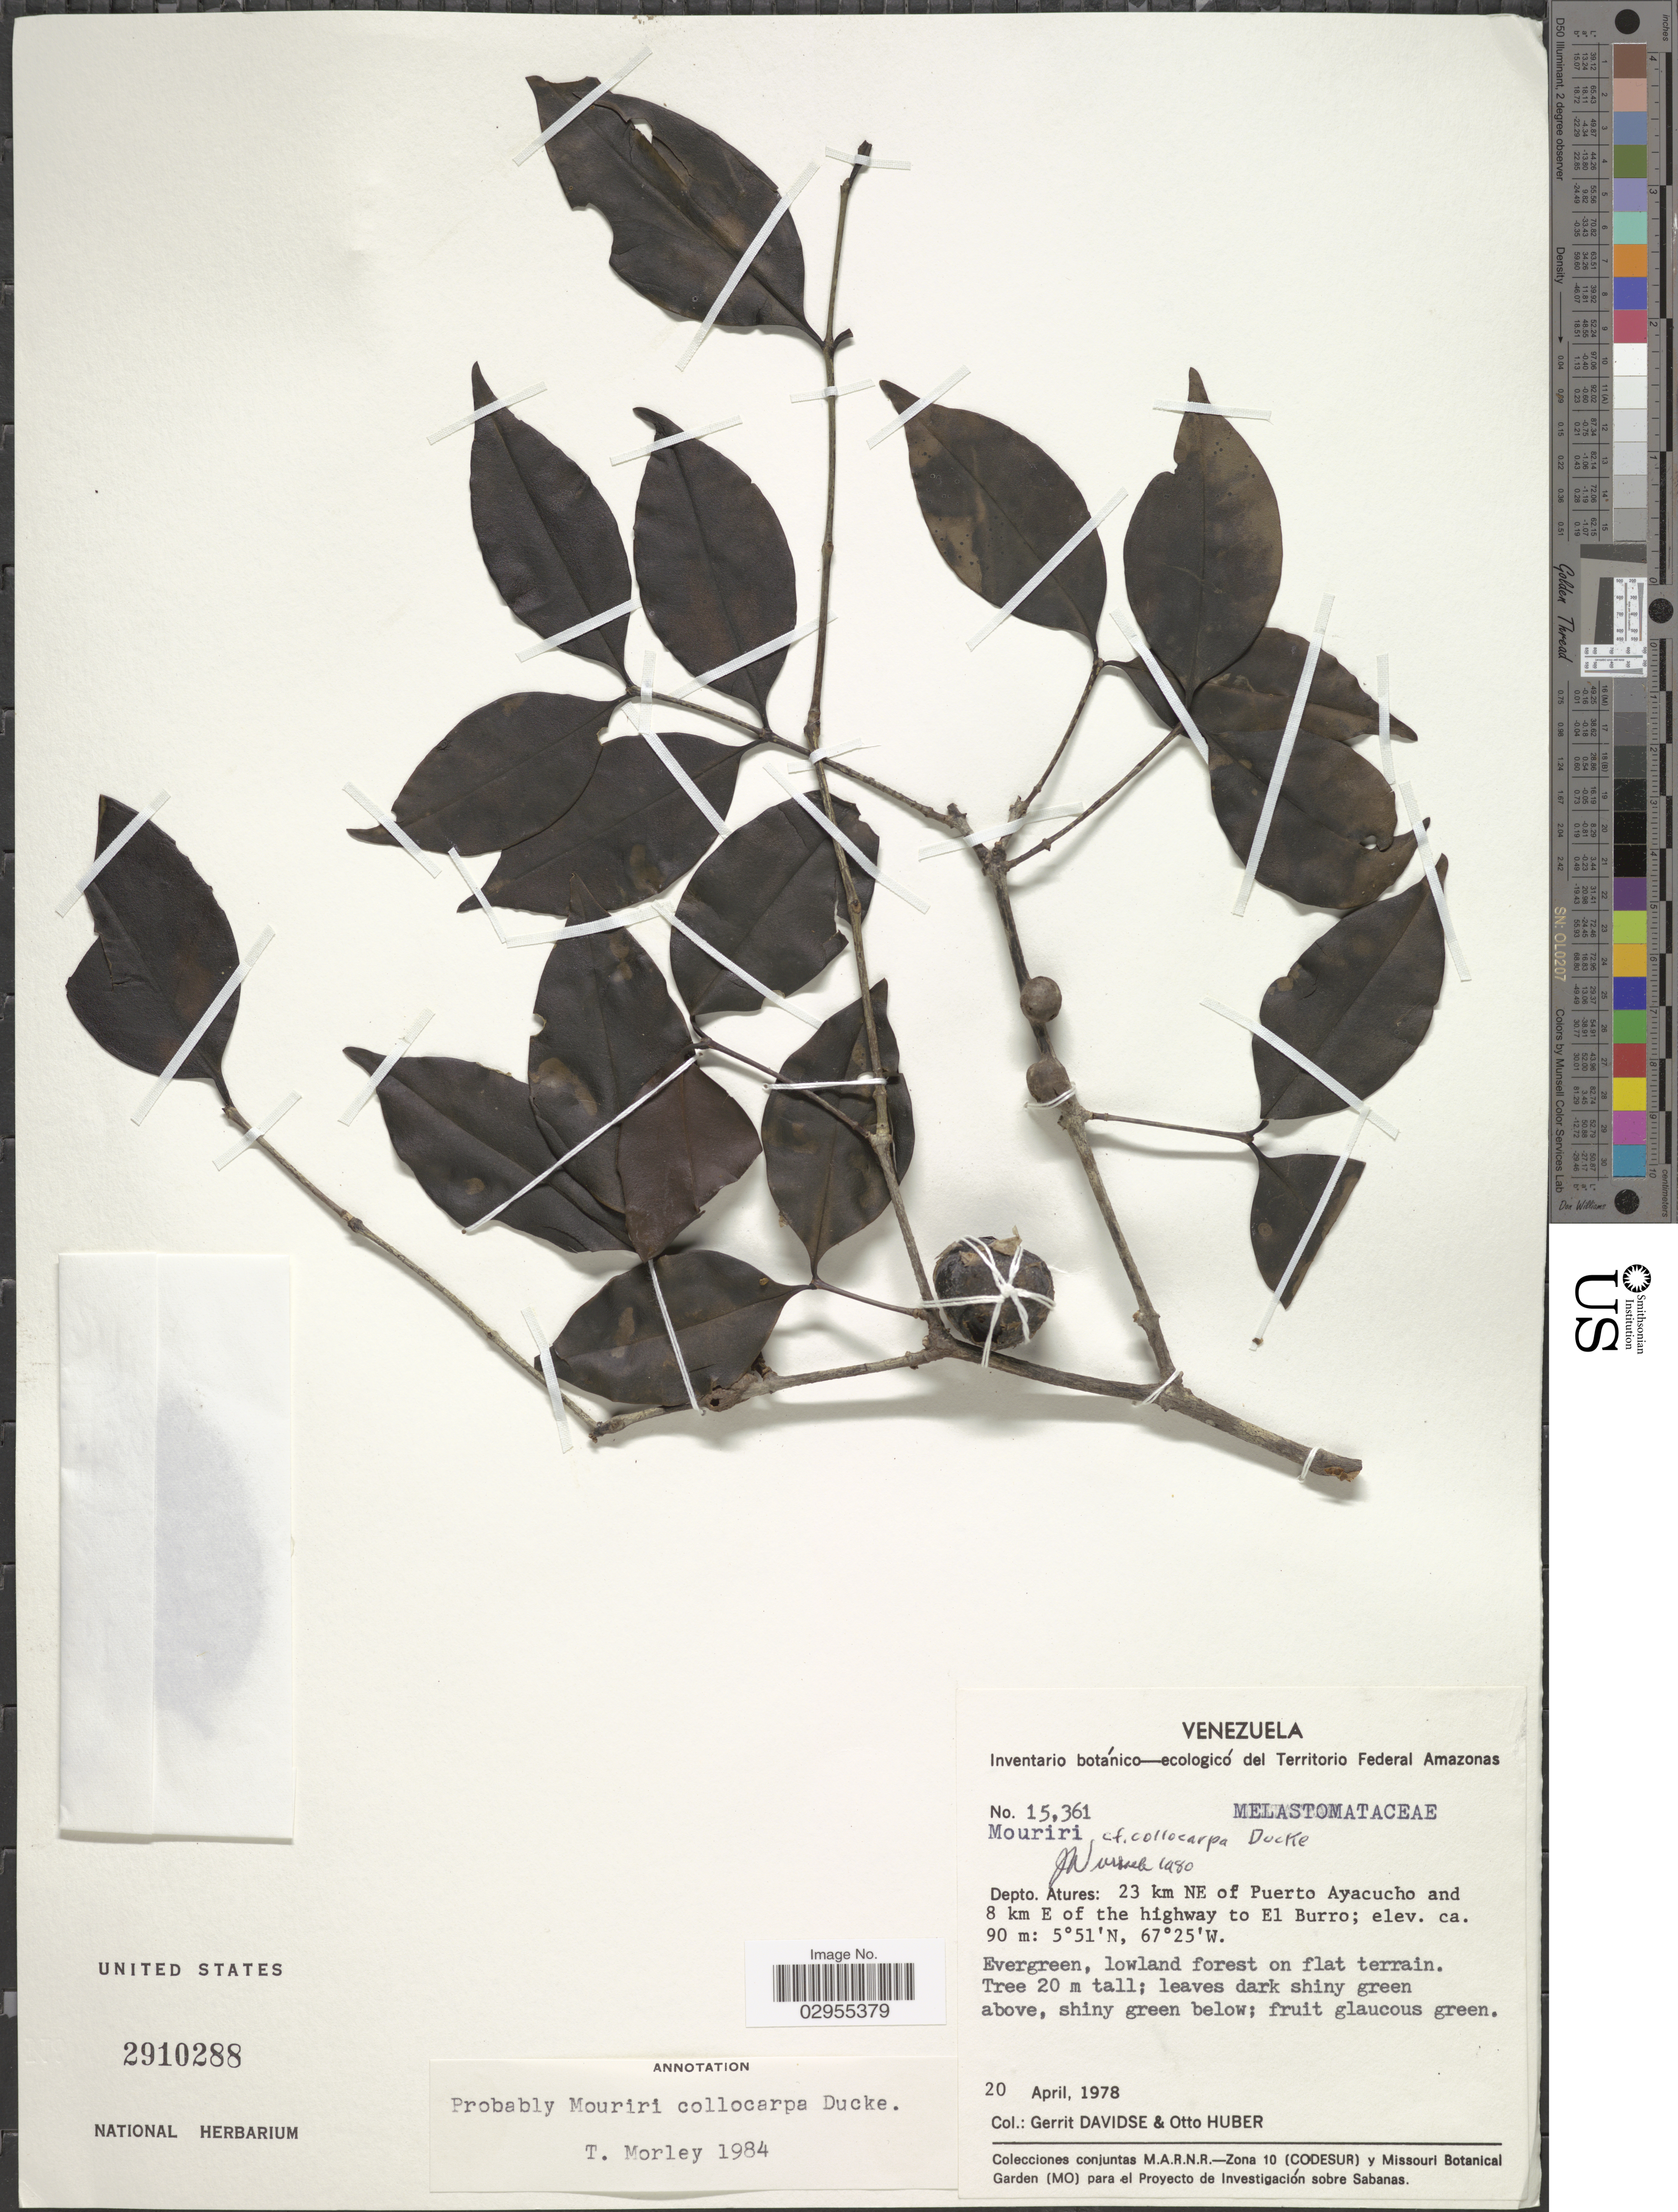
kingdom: Plantae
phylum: Tracheophyta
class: Magnoliopsida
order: Myrtales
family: Melastomataceae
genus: Mouriria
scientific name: Mouriria collocarpa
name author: Ducke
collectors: G. Davidse & O. Huber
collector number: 15361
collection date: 1978-04-20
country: Venezuela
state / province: Amazonas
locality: Depto. Atures: 23 km NE of Puerto Ayacucho and 8 km E of the highway to El Burro.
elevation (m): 90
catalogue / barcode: US 2910288